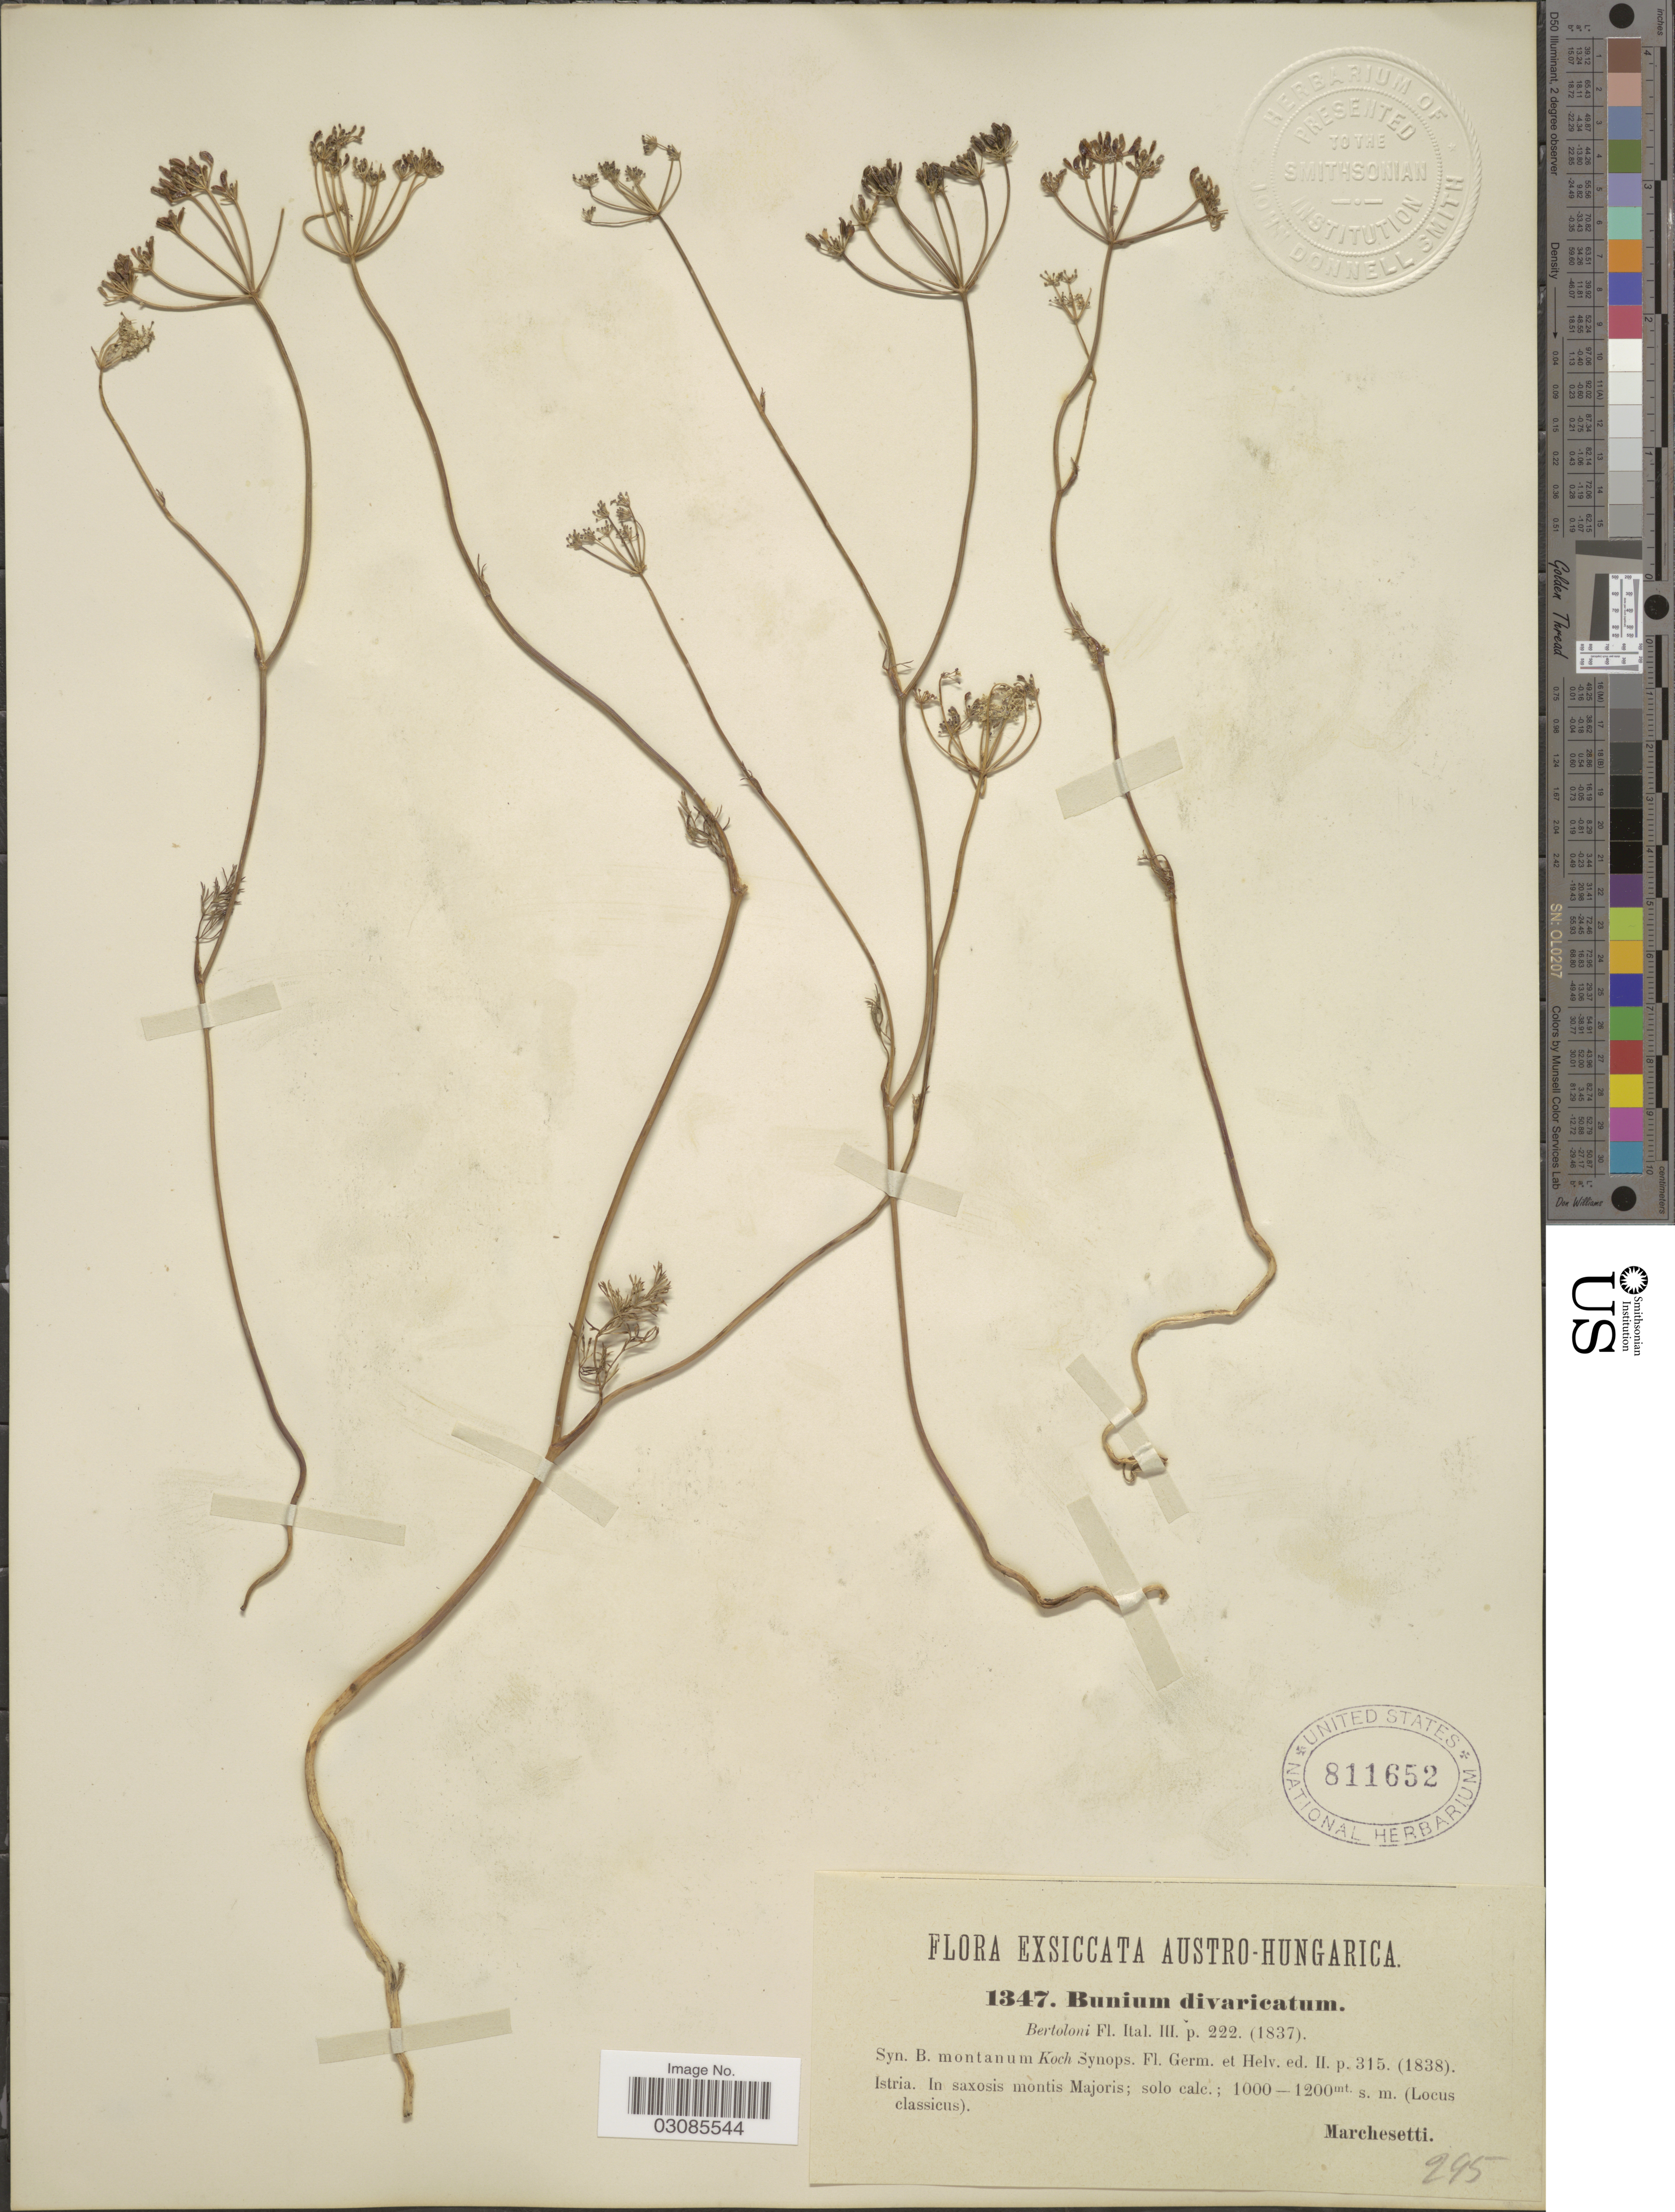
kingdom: Plantae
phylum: Tracheophyta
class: Magnoliopsida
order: Apiales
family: Apiaceae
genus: Bunium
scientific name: Bunium divaricatum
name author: Bertol.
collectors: -. Marchesetti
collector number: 1347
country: Croatia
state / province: Istria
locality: In saxosis montis Majoris.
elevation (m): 1000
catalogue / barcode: US 811652